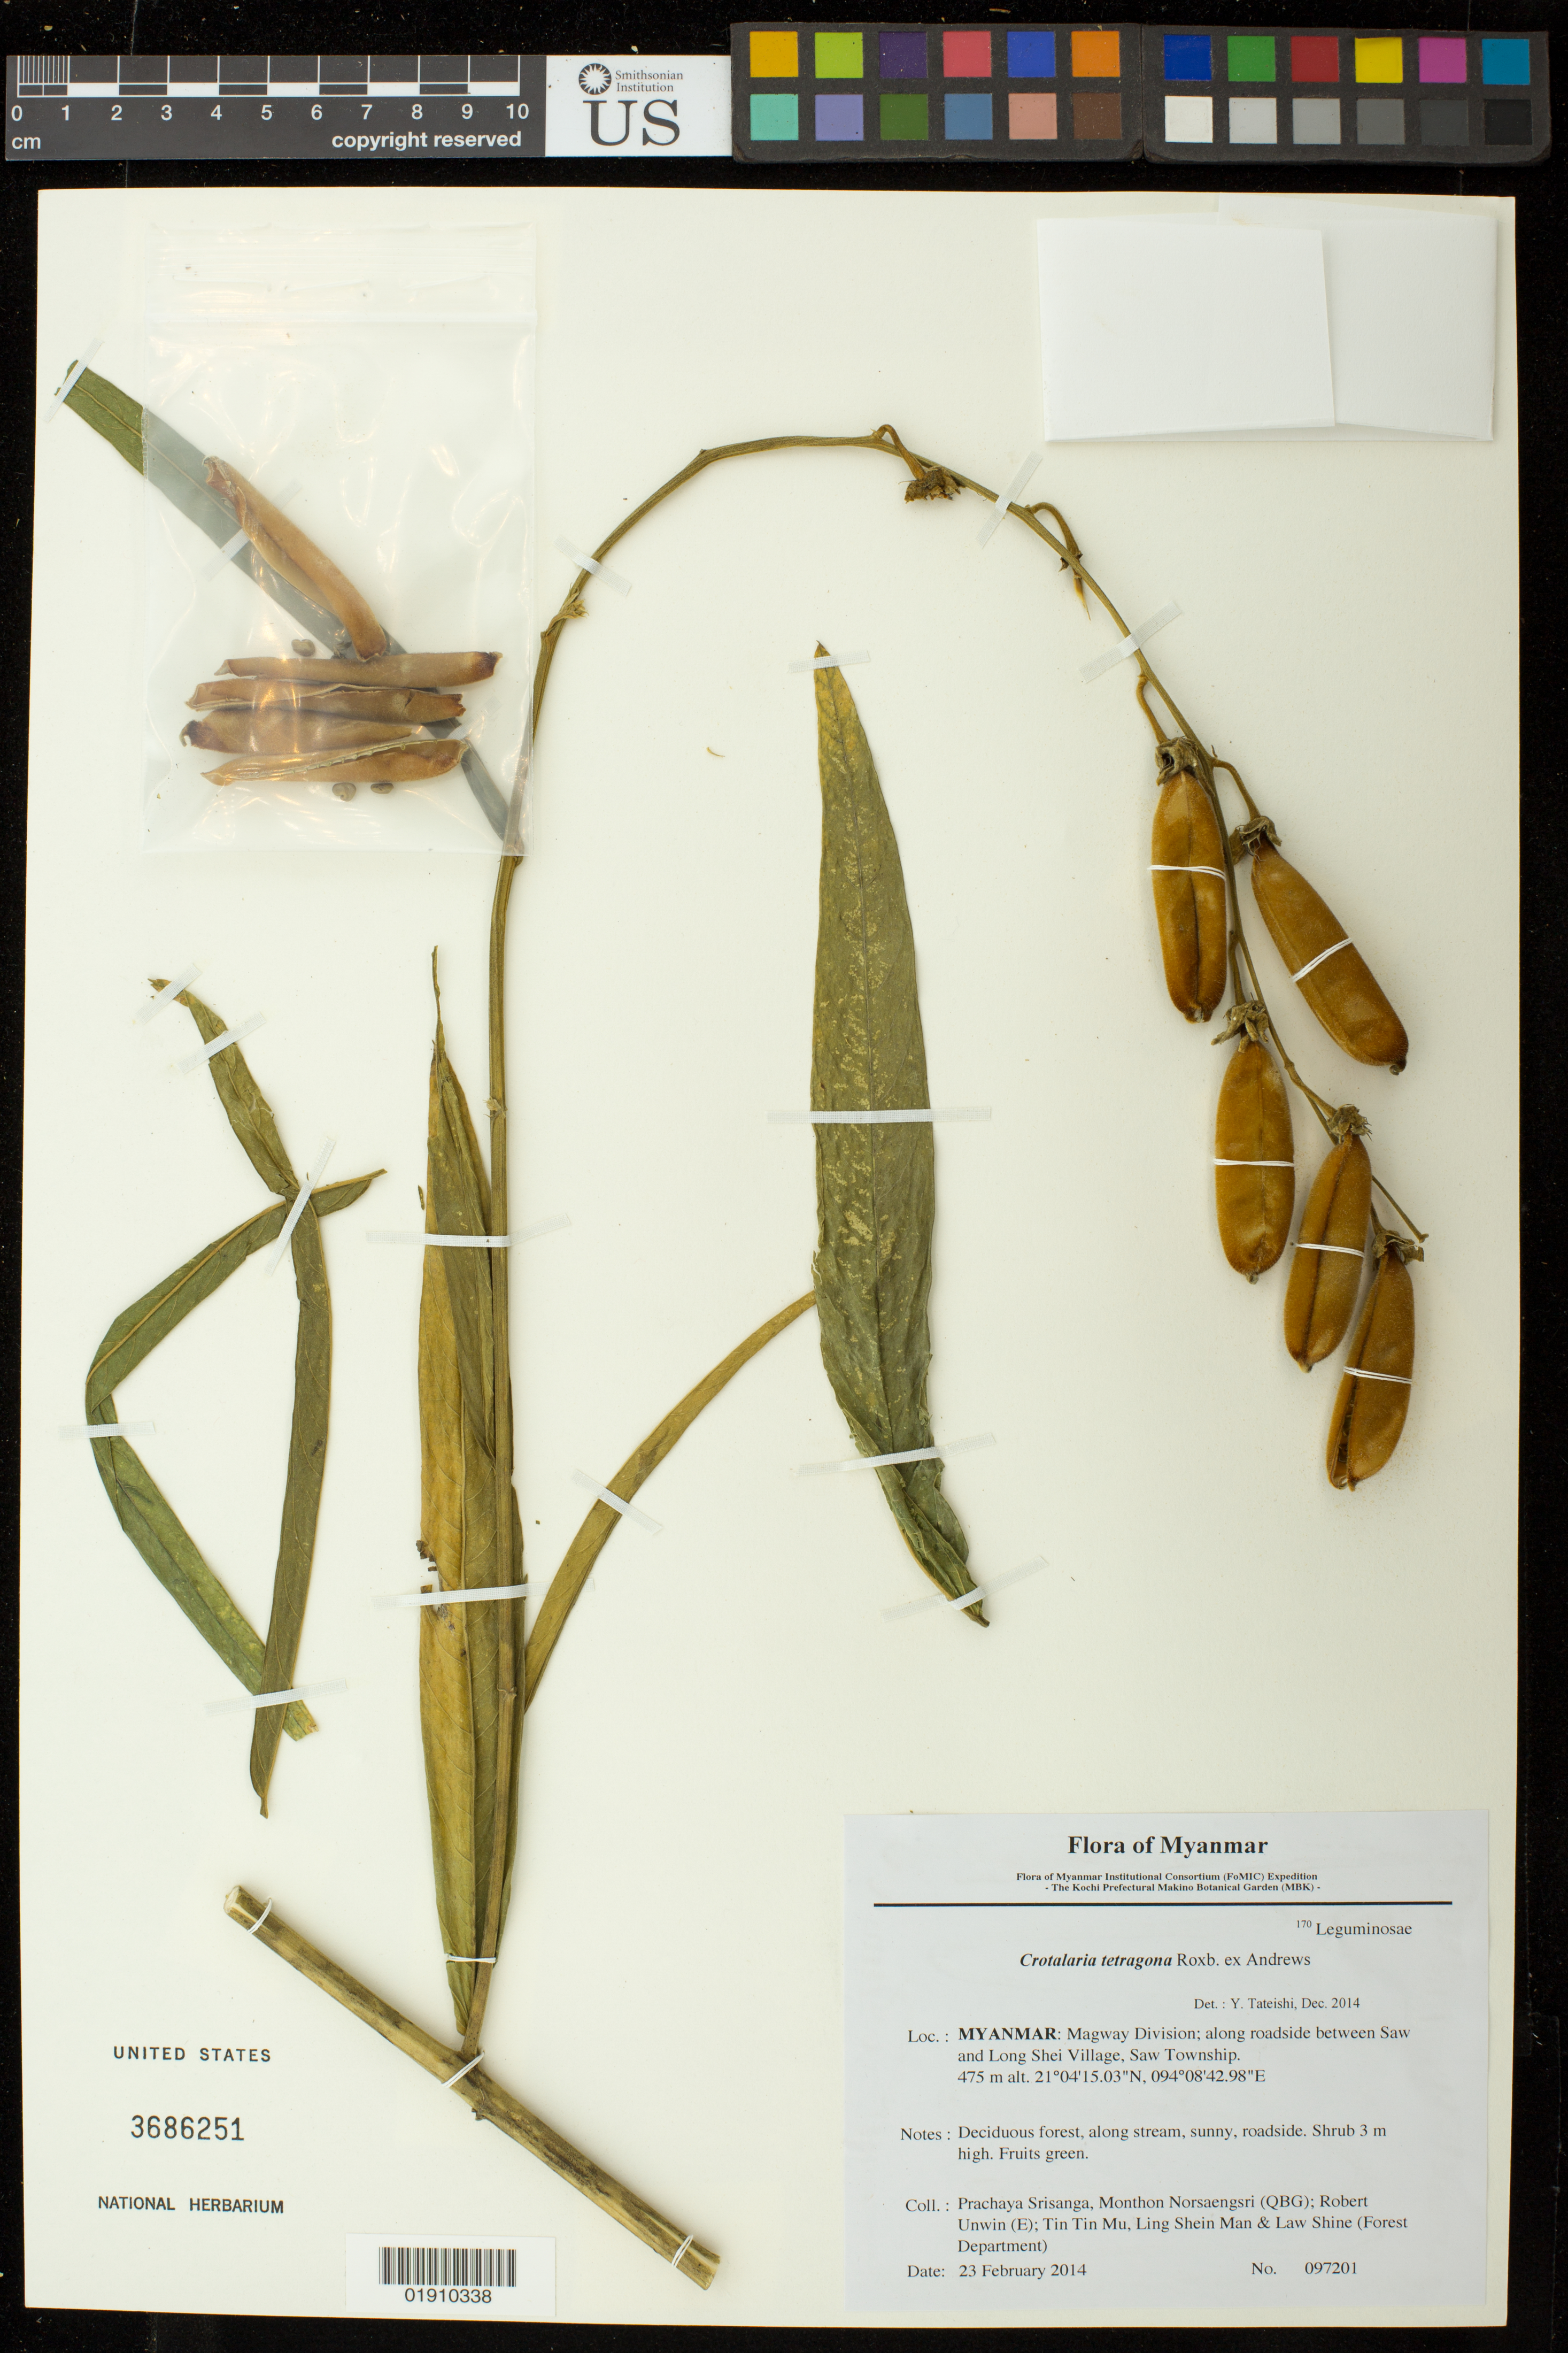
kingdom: Plantae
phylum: Tracheophyta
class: Magnoliopsida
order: Fabales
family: Fabaceae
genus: Crotalaria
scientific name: Crotalaria tetragona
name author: Roxb. ex Andrews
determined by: Tateishi, Y., Curator (TUS), Tohoku University (JAPAN)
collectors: P. Srisanga, M. Norsaengsri, R. Unwin, Tin Tin Mu, Ling Shein Man & L. Shine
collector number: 097201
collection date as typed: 23 February 2014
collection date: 2014-02-23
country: Myanmar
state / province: Magway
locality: along roadside between Saw and Long Shei Village, Saw Township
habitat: Deciduous forest, along stream, sunny, roadside.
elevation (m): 475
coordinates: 21 04 15.03 N, 94 08 42.98 E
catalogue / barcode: US 3686251